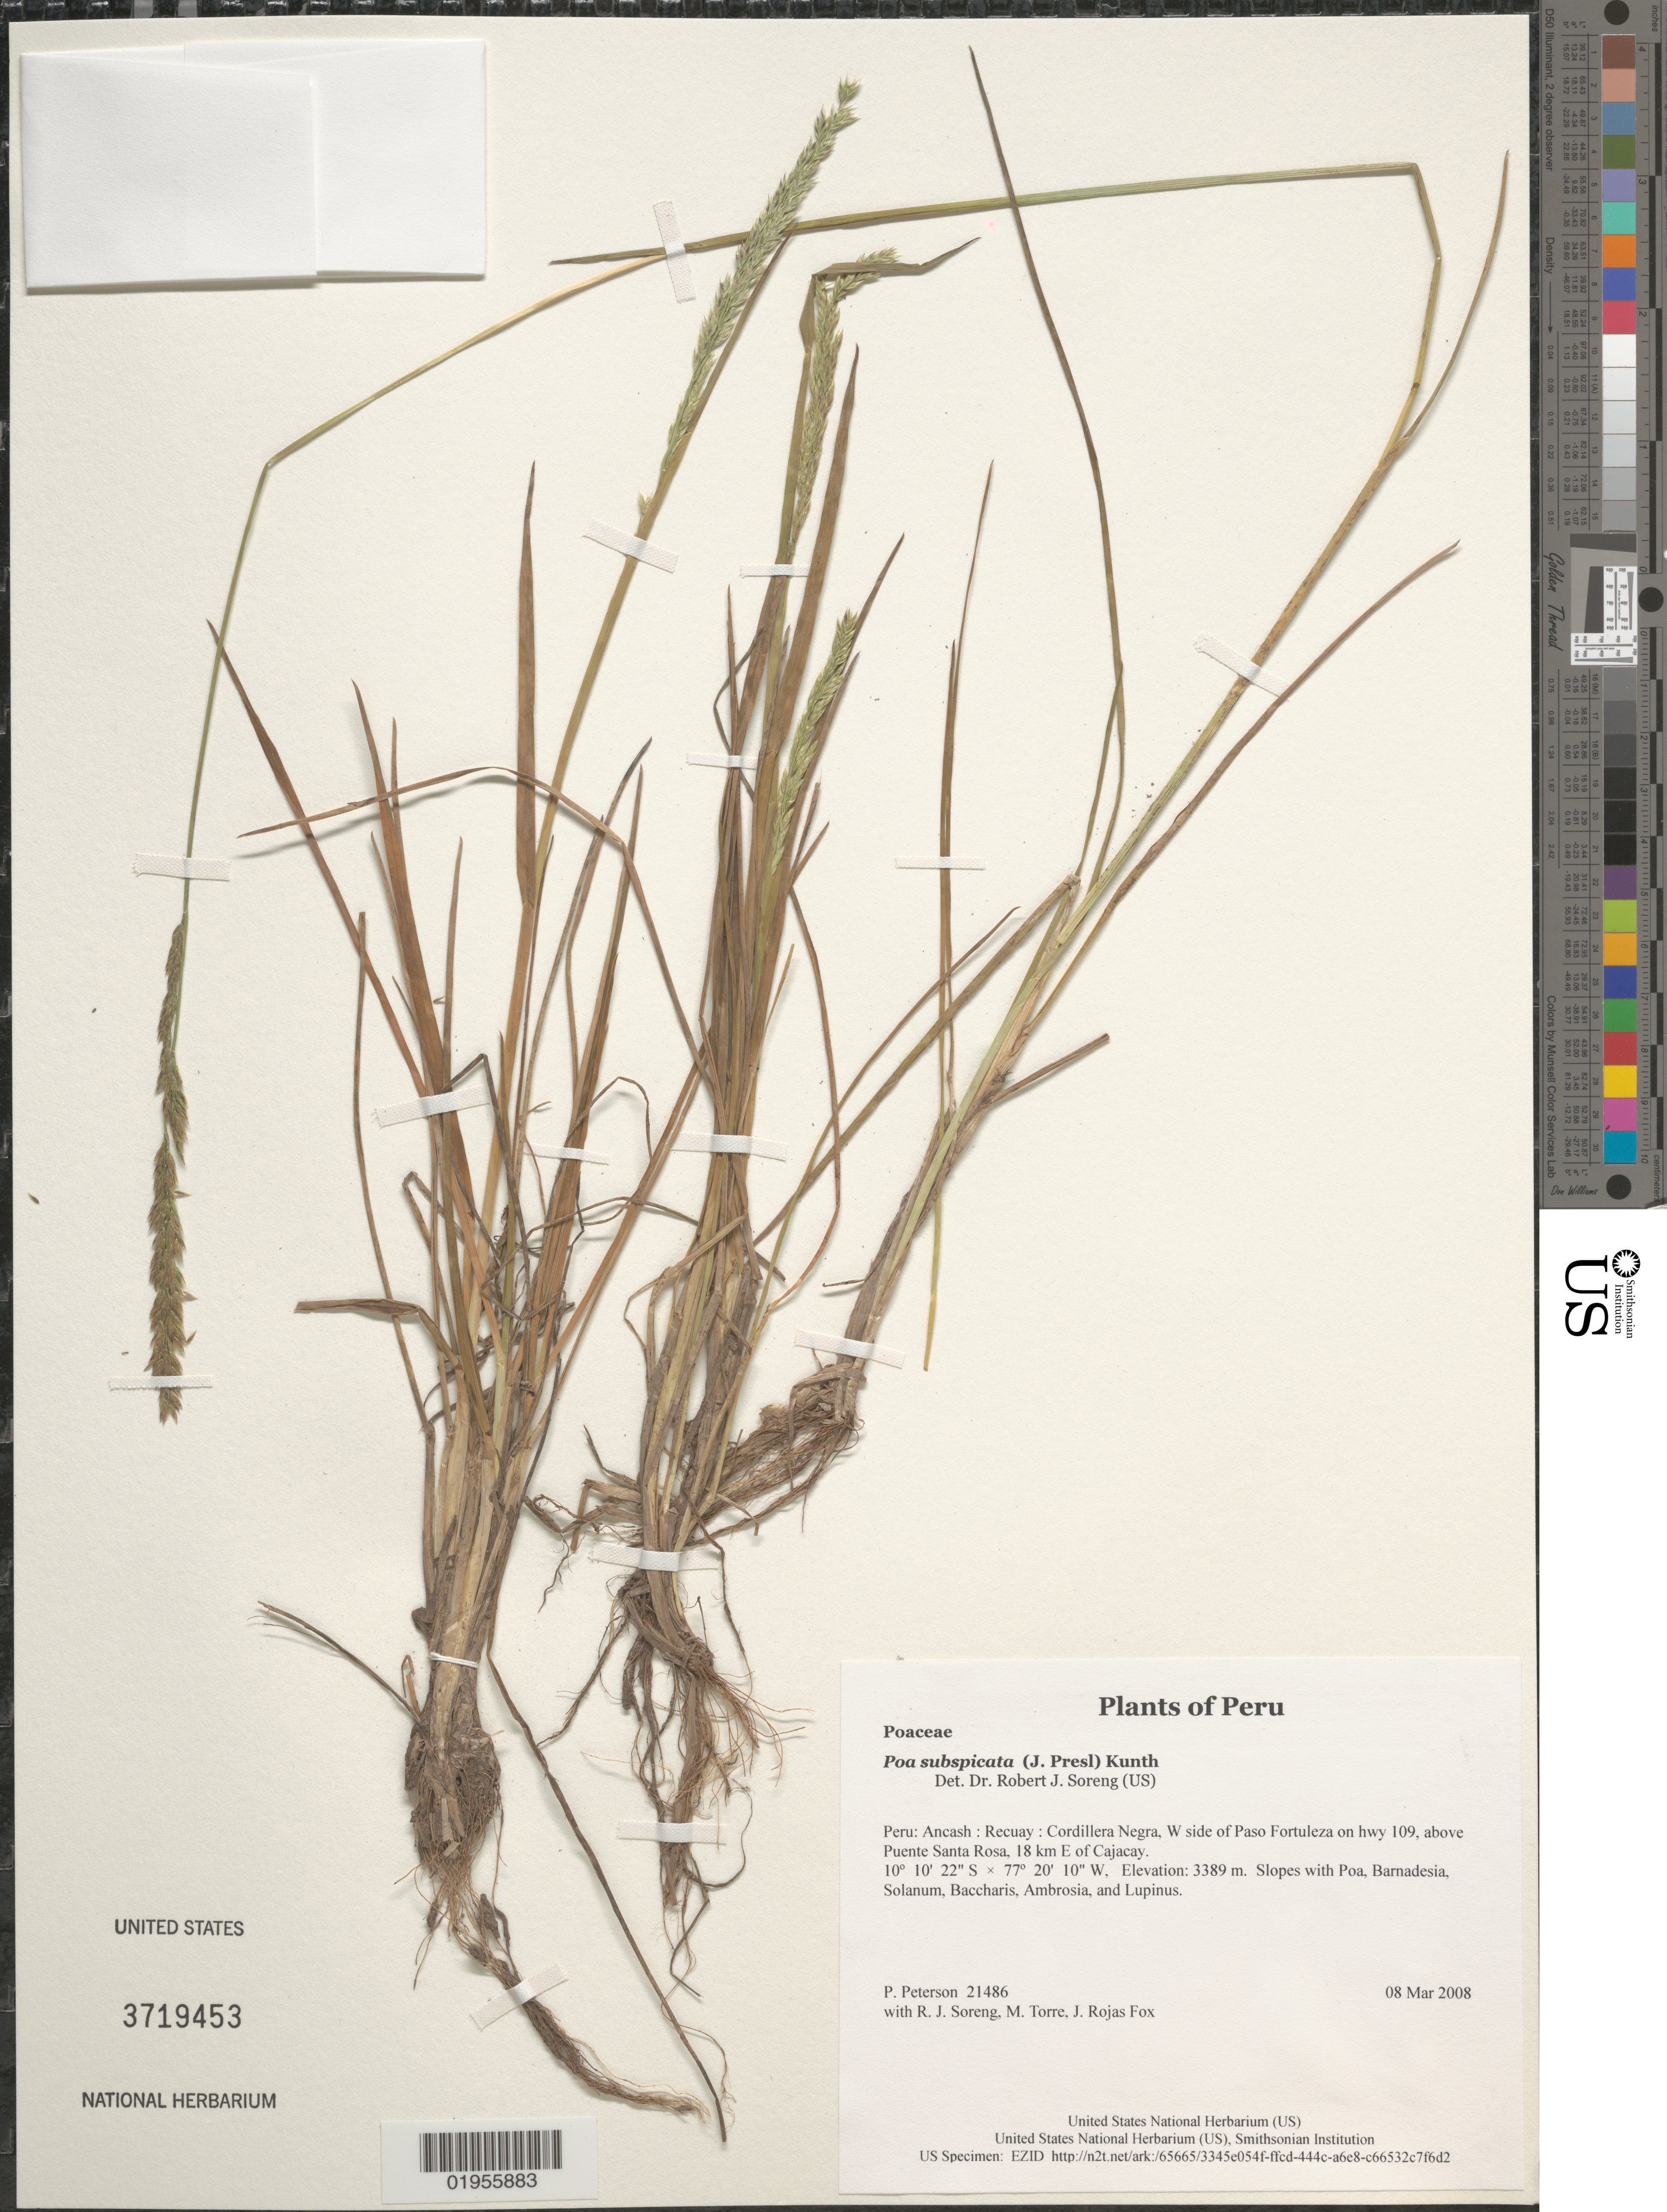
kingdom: Plantae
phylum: Tracheophyta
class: Liliopsida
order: Poales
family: Poaceae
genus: Poa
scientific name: Poa subspicata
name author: (J. Presl) Kunth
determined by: Soreng, Robert J., Research Associate (BOT), Smithsonian Institution - National Museum of Natural History (UNITED STATES)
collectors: P. M. Peterson, R. J. Soreng, M. Torre & J. Rojas Fox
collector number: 21486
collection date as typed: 08 Mar 2008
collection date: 2008-03-08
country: Peru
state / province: Ancash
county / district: Recuay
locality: Cordillera Negra, W side of Paso Fortuleza on hwy 109, above Puente Santa Rosa, 18 km E of Cajacay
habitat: Slopes with Poa, Barnadesia, Solanum, Baccharis, Ambrosia, and Lupinus.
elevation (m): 3389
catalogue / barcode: US 3719453